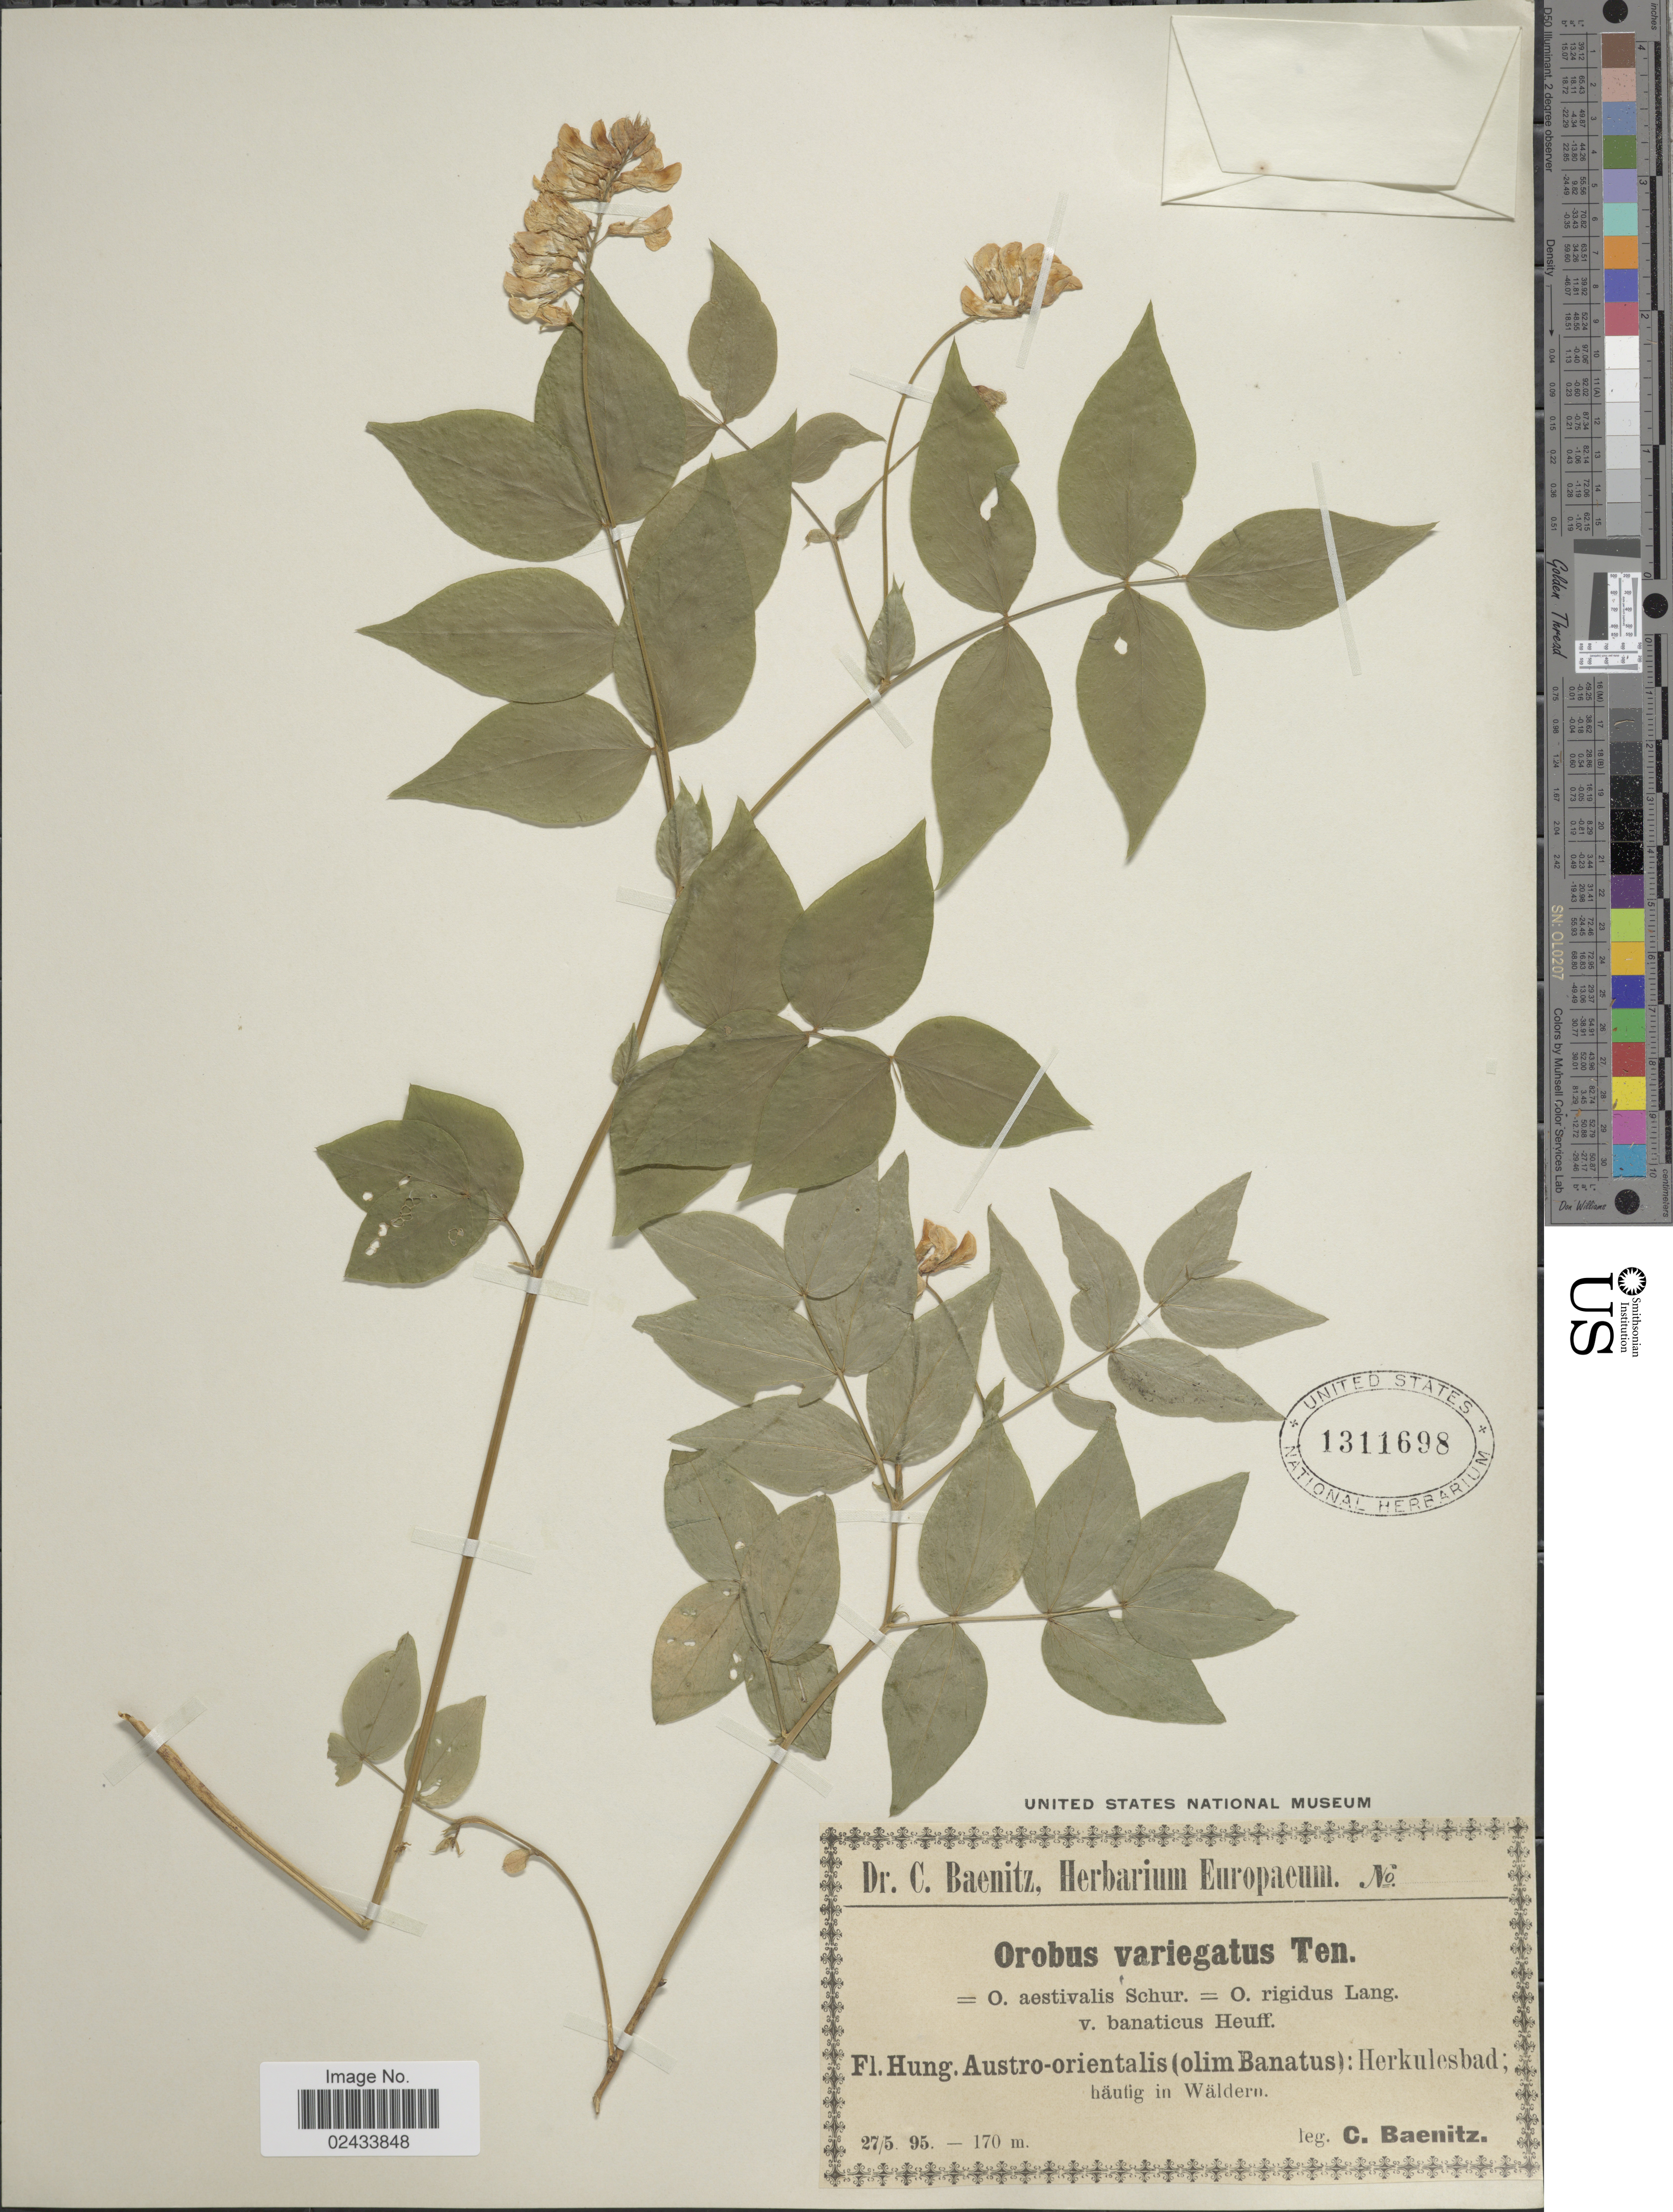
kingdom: Plantae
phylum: Tracheophyta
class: Magnoliopsida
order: Fabales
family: Fabaceae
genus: Lathyrus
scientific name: Lathyrus venetus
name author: (Mill.) Wohlf.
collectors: C. G. Baenitz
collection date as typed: Transcribed d/m/y: 27/5/95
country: Hungary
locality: Hung. Austro-orientalis (olim Banatus): Herkulesbad, hautig in Waldern [interpreted]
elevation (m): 170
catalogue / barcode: US 1311698